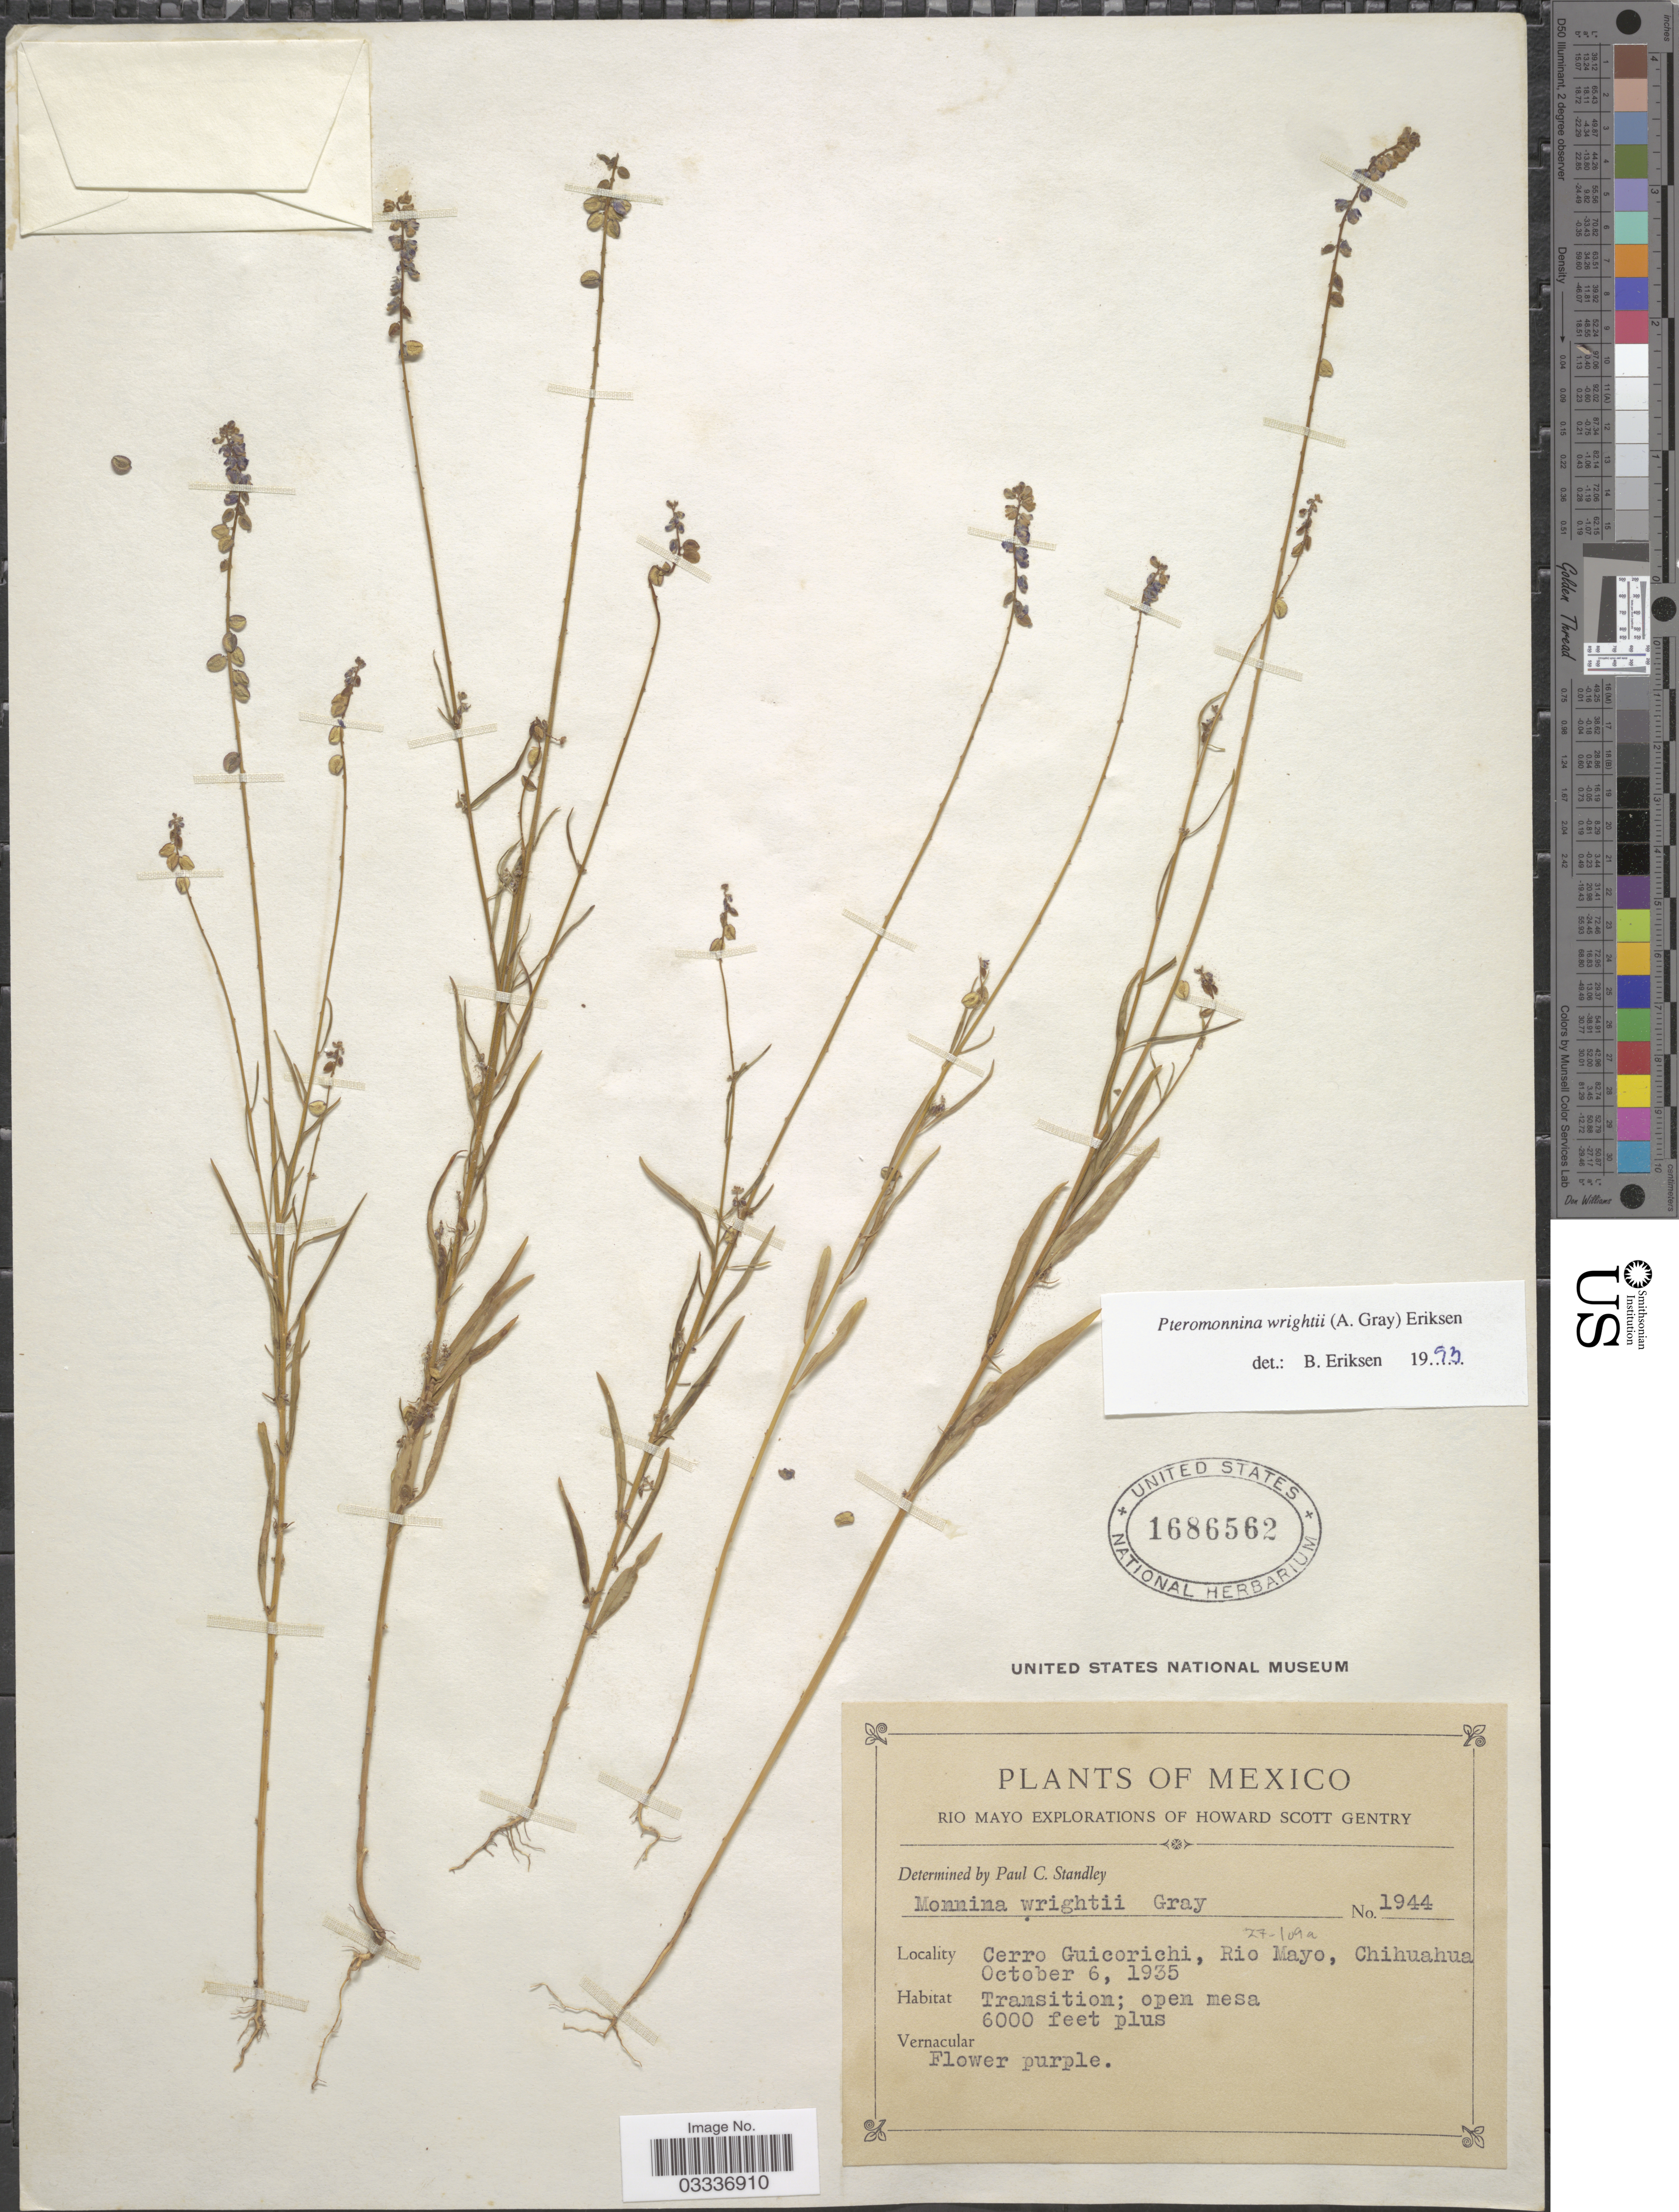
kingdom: Plantae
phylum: Tracheophyta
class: Magnoliopsida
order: Fabales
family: Polygalaceae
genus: Monnina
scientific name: Monnina wrightii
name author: A. Gray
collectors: H. S. Gentry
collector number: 1944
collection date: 1935-10-06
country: Mexico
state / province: Chihuahua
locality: Cerro Guicorichi, Rio Mayo.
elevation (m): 1829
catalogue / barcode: US 1686562